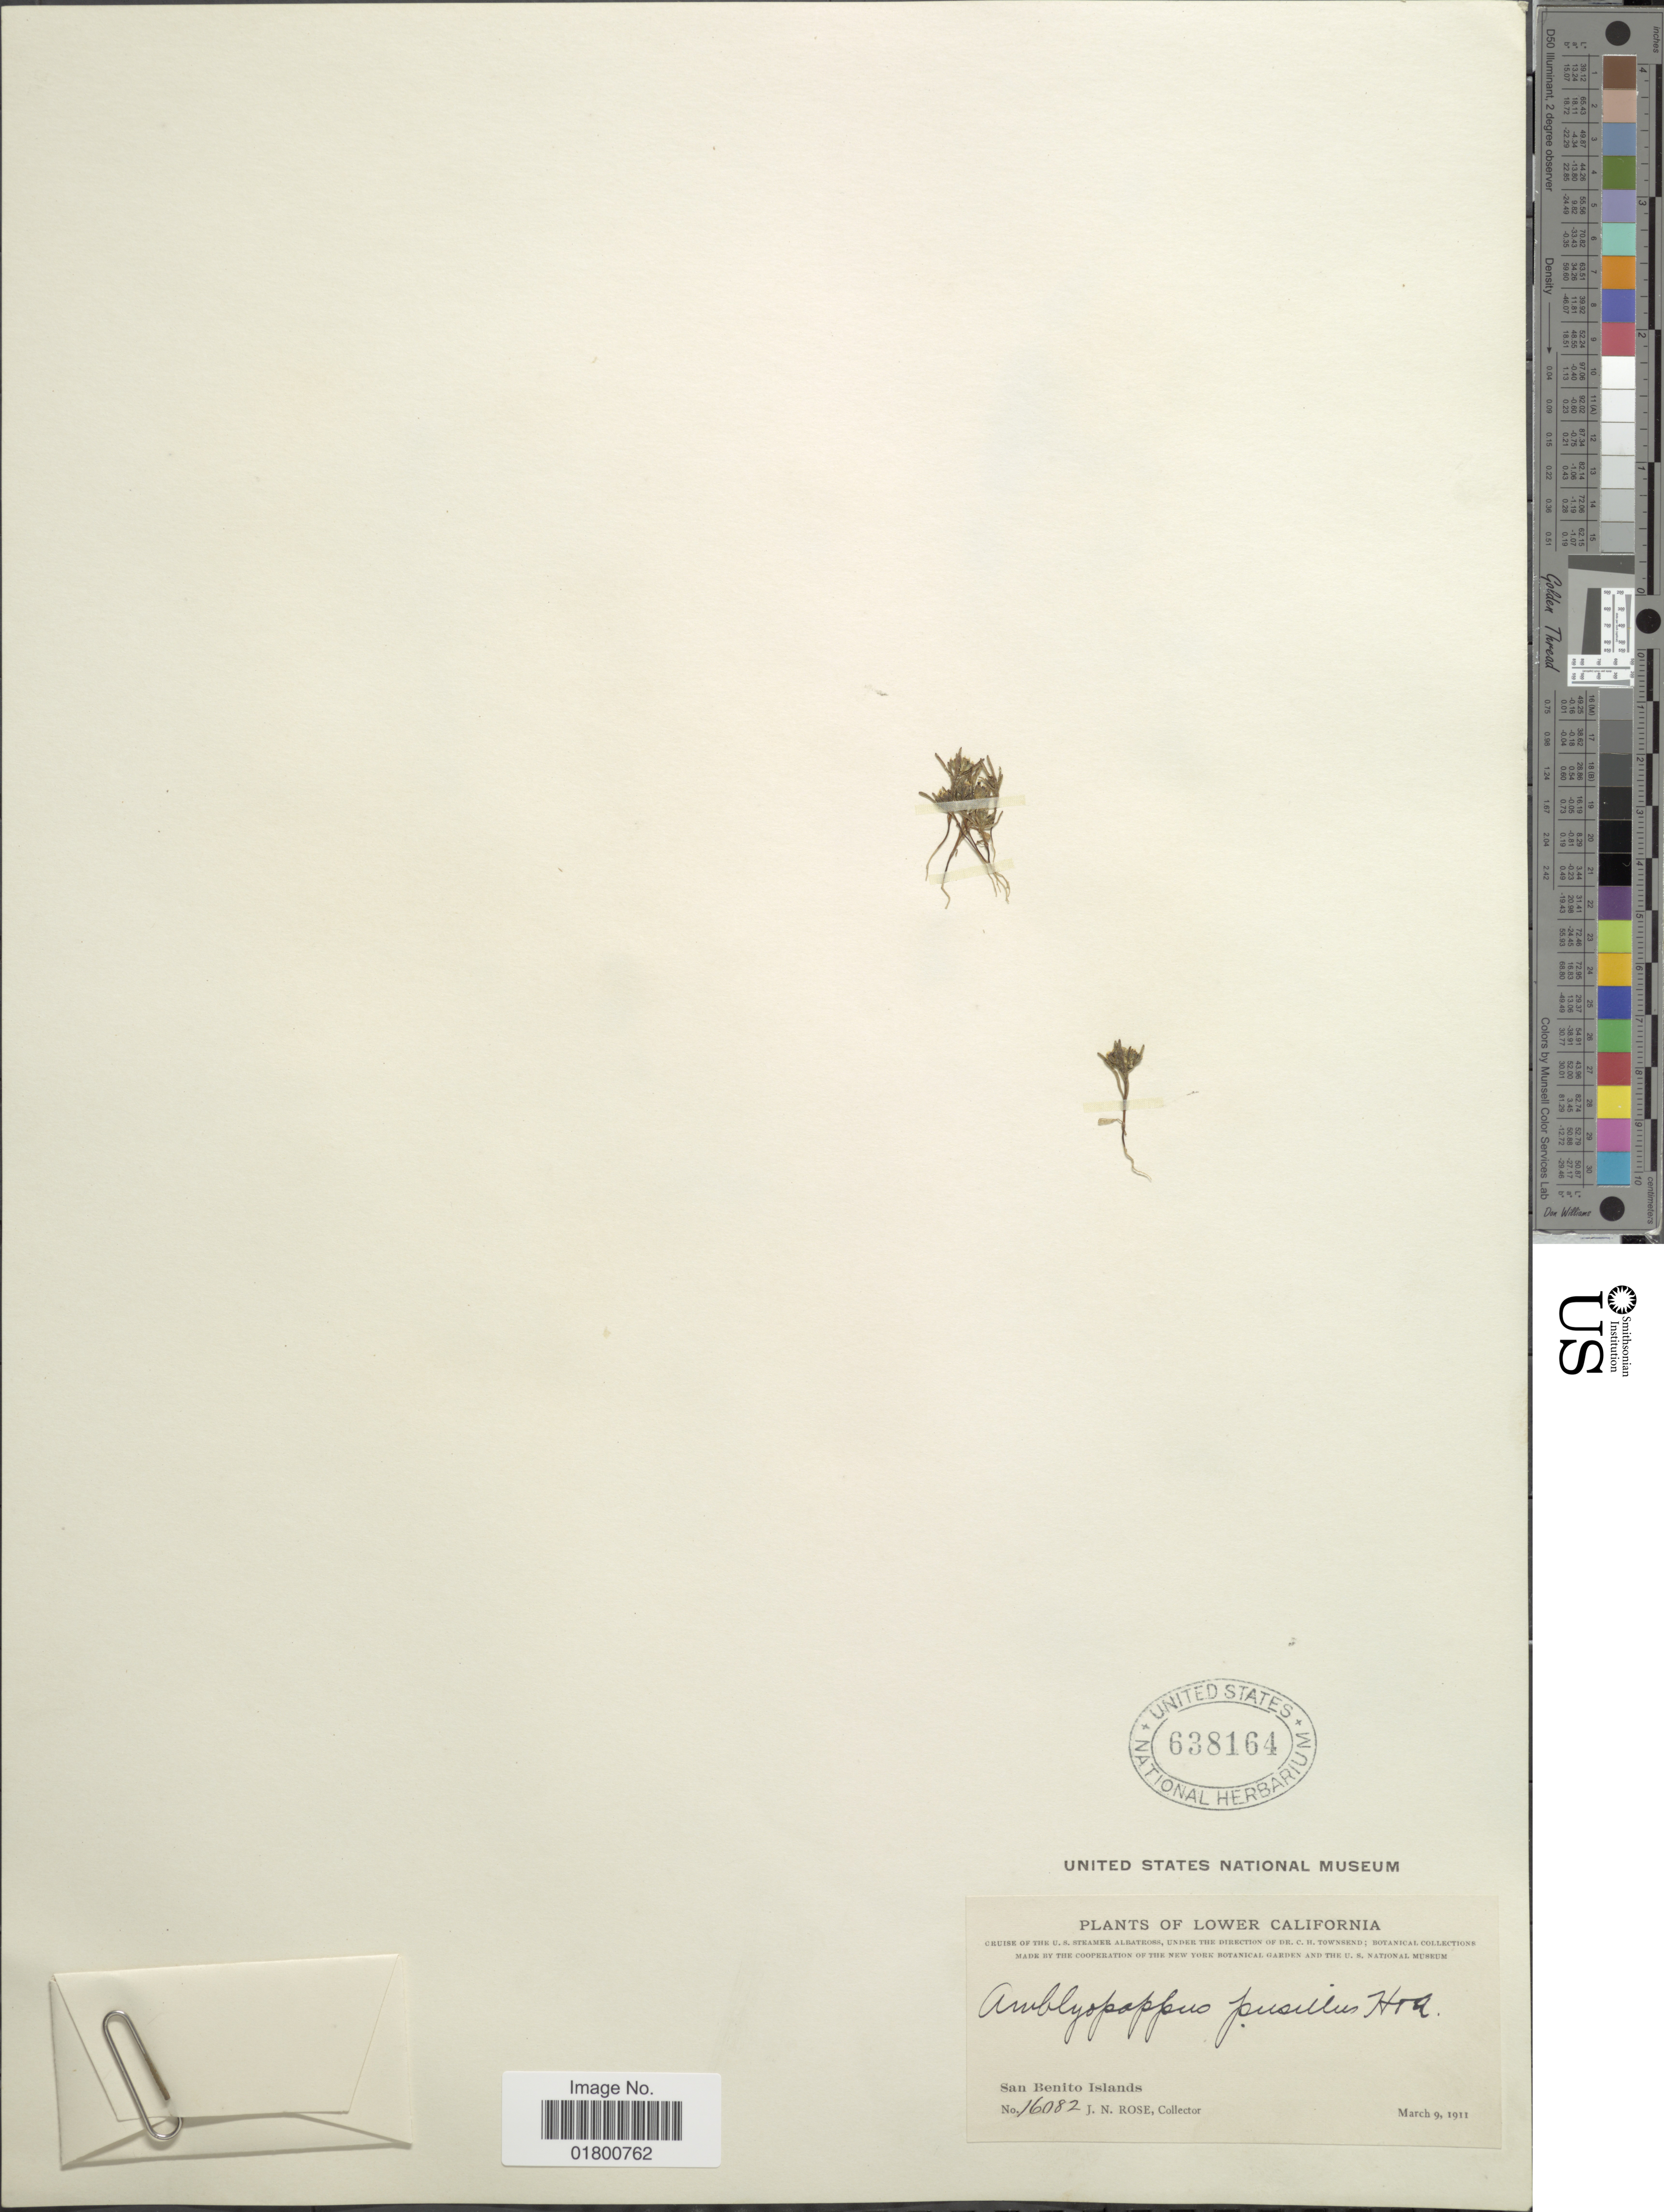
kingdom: Plantae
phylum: Tracheophyta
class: Magnoliopsida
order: Asterales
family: Asteraceae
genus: Amblyopappus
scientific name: Amblyopappus pusillus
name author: Hook. & Arn.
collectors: J. N. Rose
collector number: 16082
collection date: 1911-03-09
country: Mexico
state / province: Baja California Sur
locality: Lower California, San Benito Islands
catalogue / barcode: US 638164